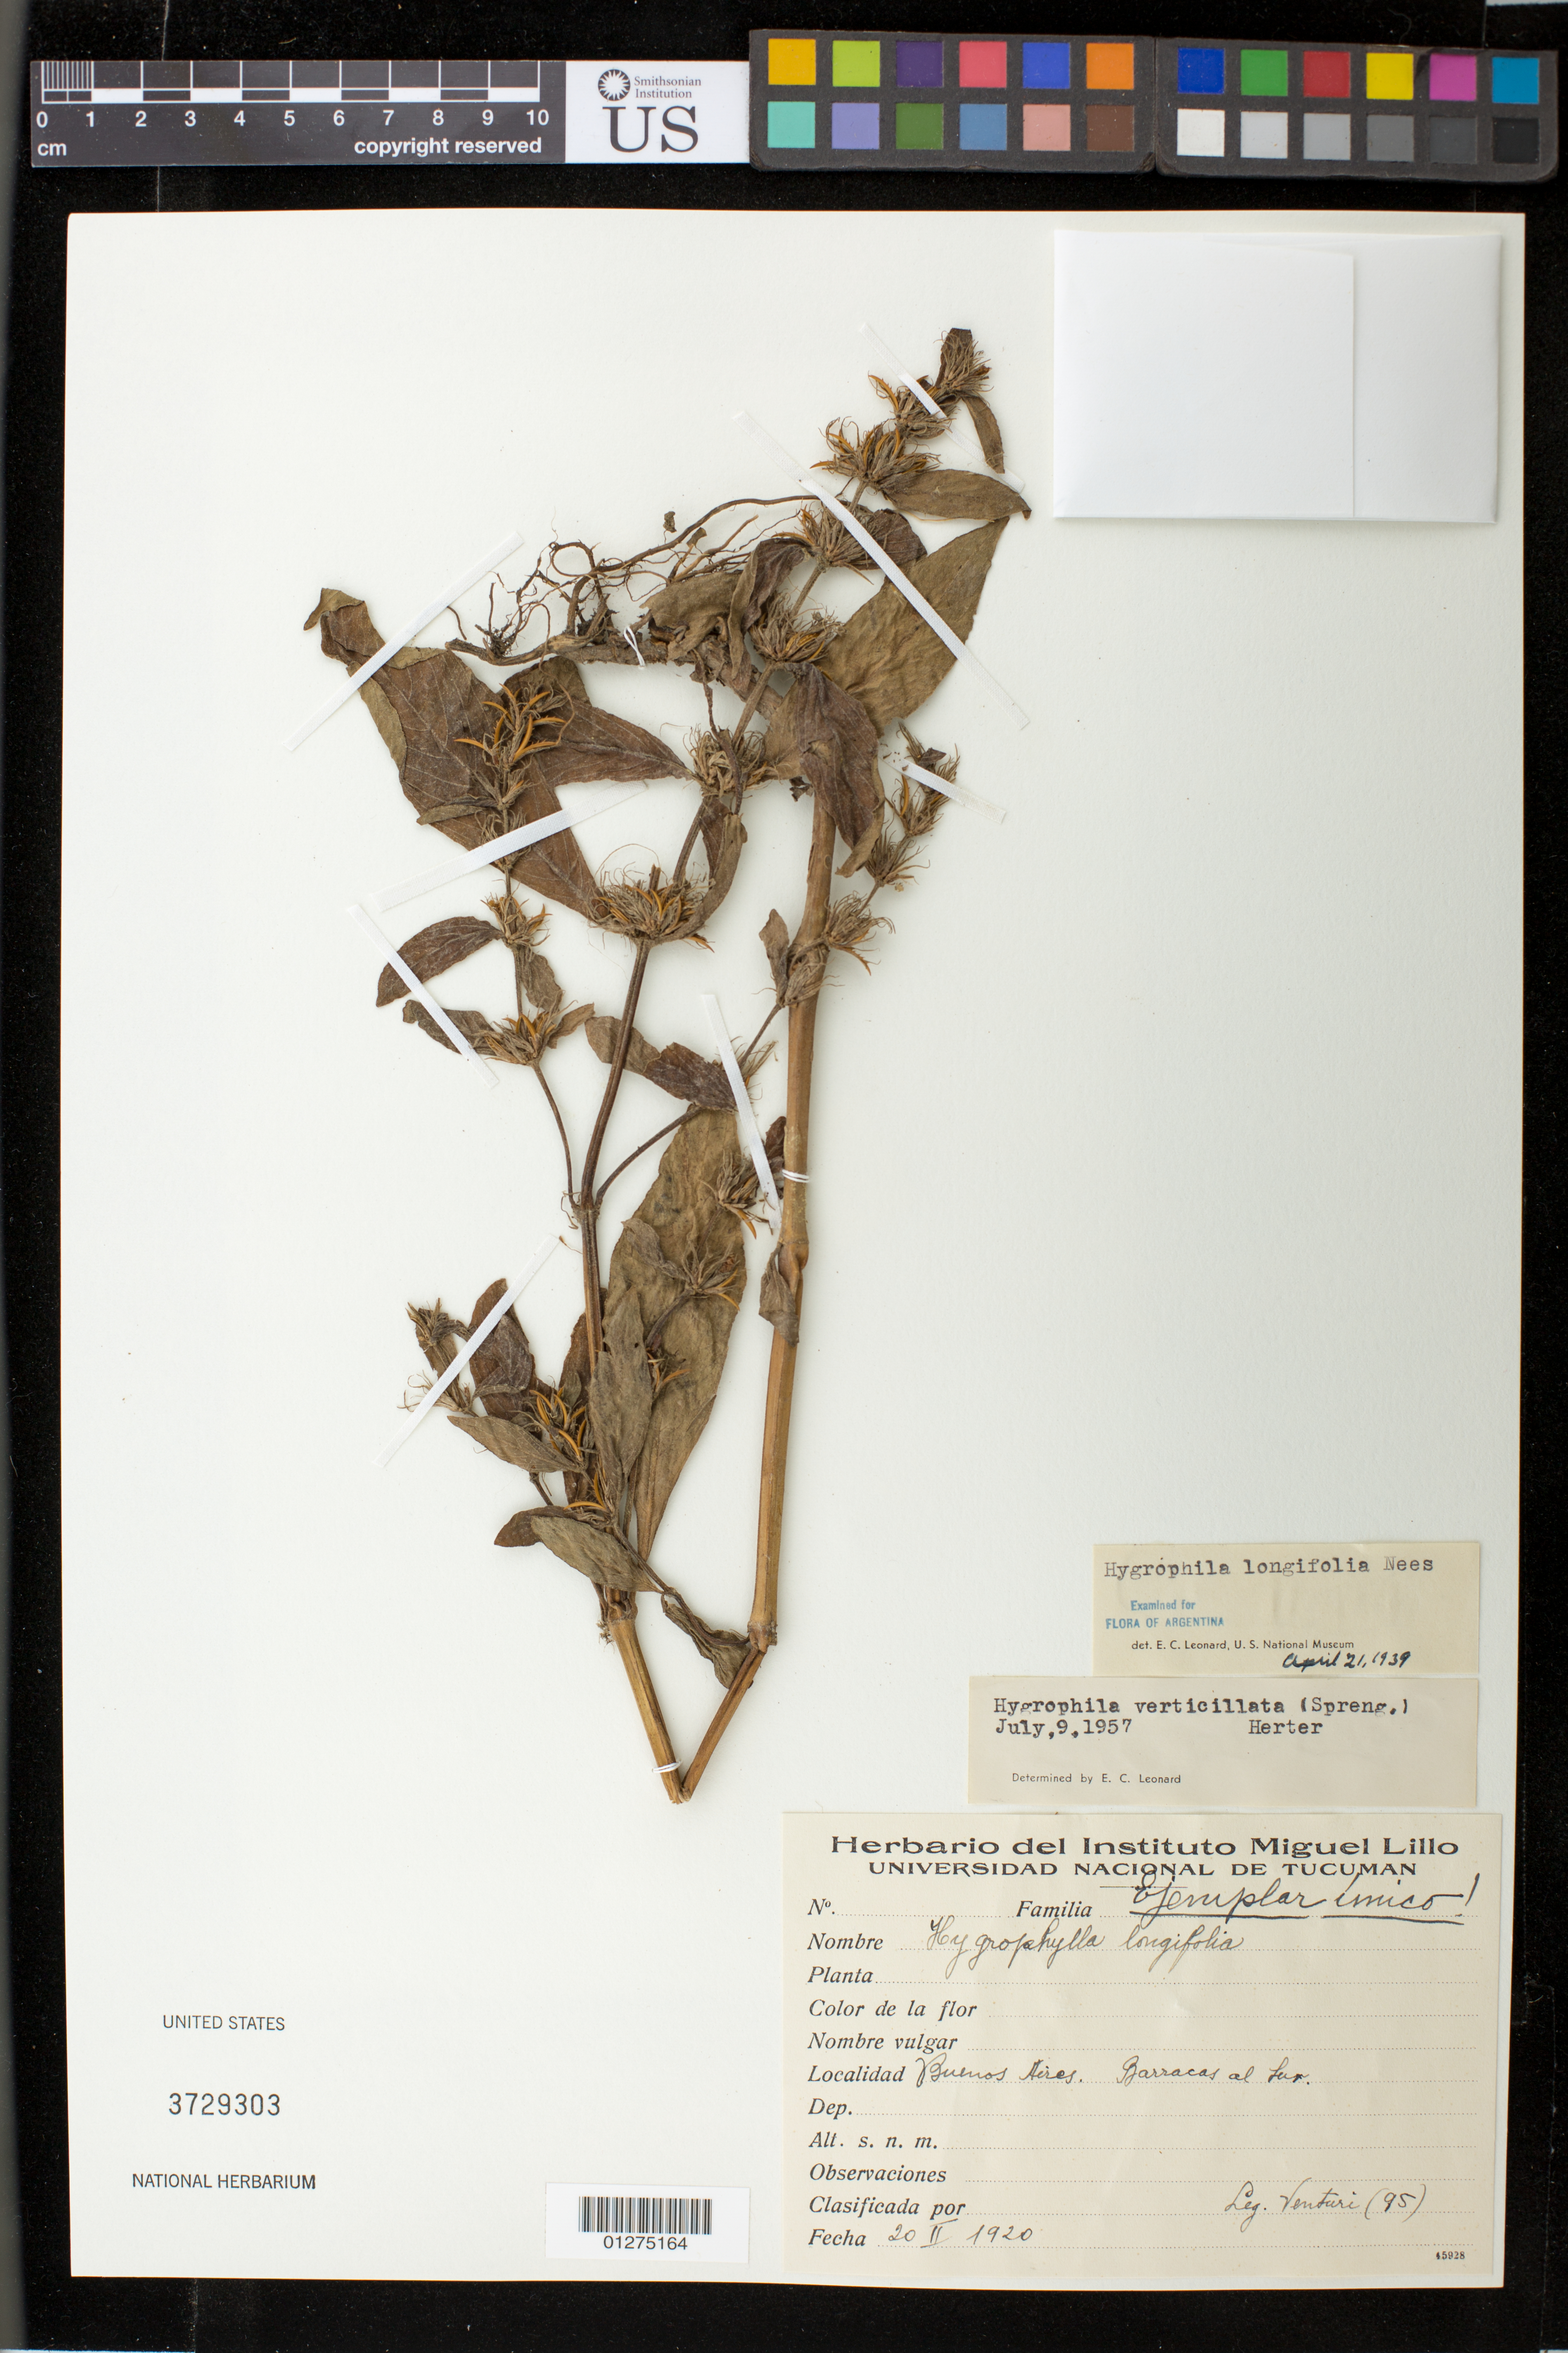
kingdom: Plantae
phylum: Tracheophyta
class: Magnoliopsida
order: Lamiales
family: Acanthaceae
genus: Hygrophila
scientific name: Hygrophila verticillata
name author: (Spreng.) Herter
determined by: Leonard, Emery C., (US)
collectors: Venturi, --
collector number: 95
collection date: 1920-02-20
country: Argentina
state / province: Buenos Aires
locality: Barracas al Sur.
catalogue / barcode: US 3729303